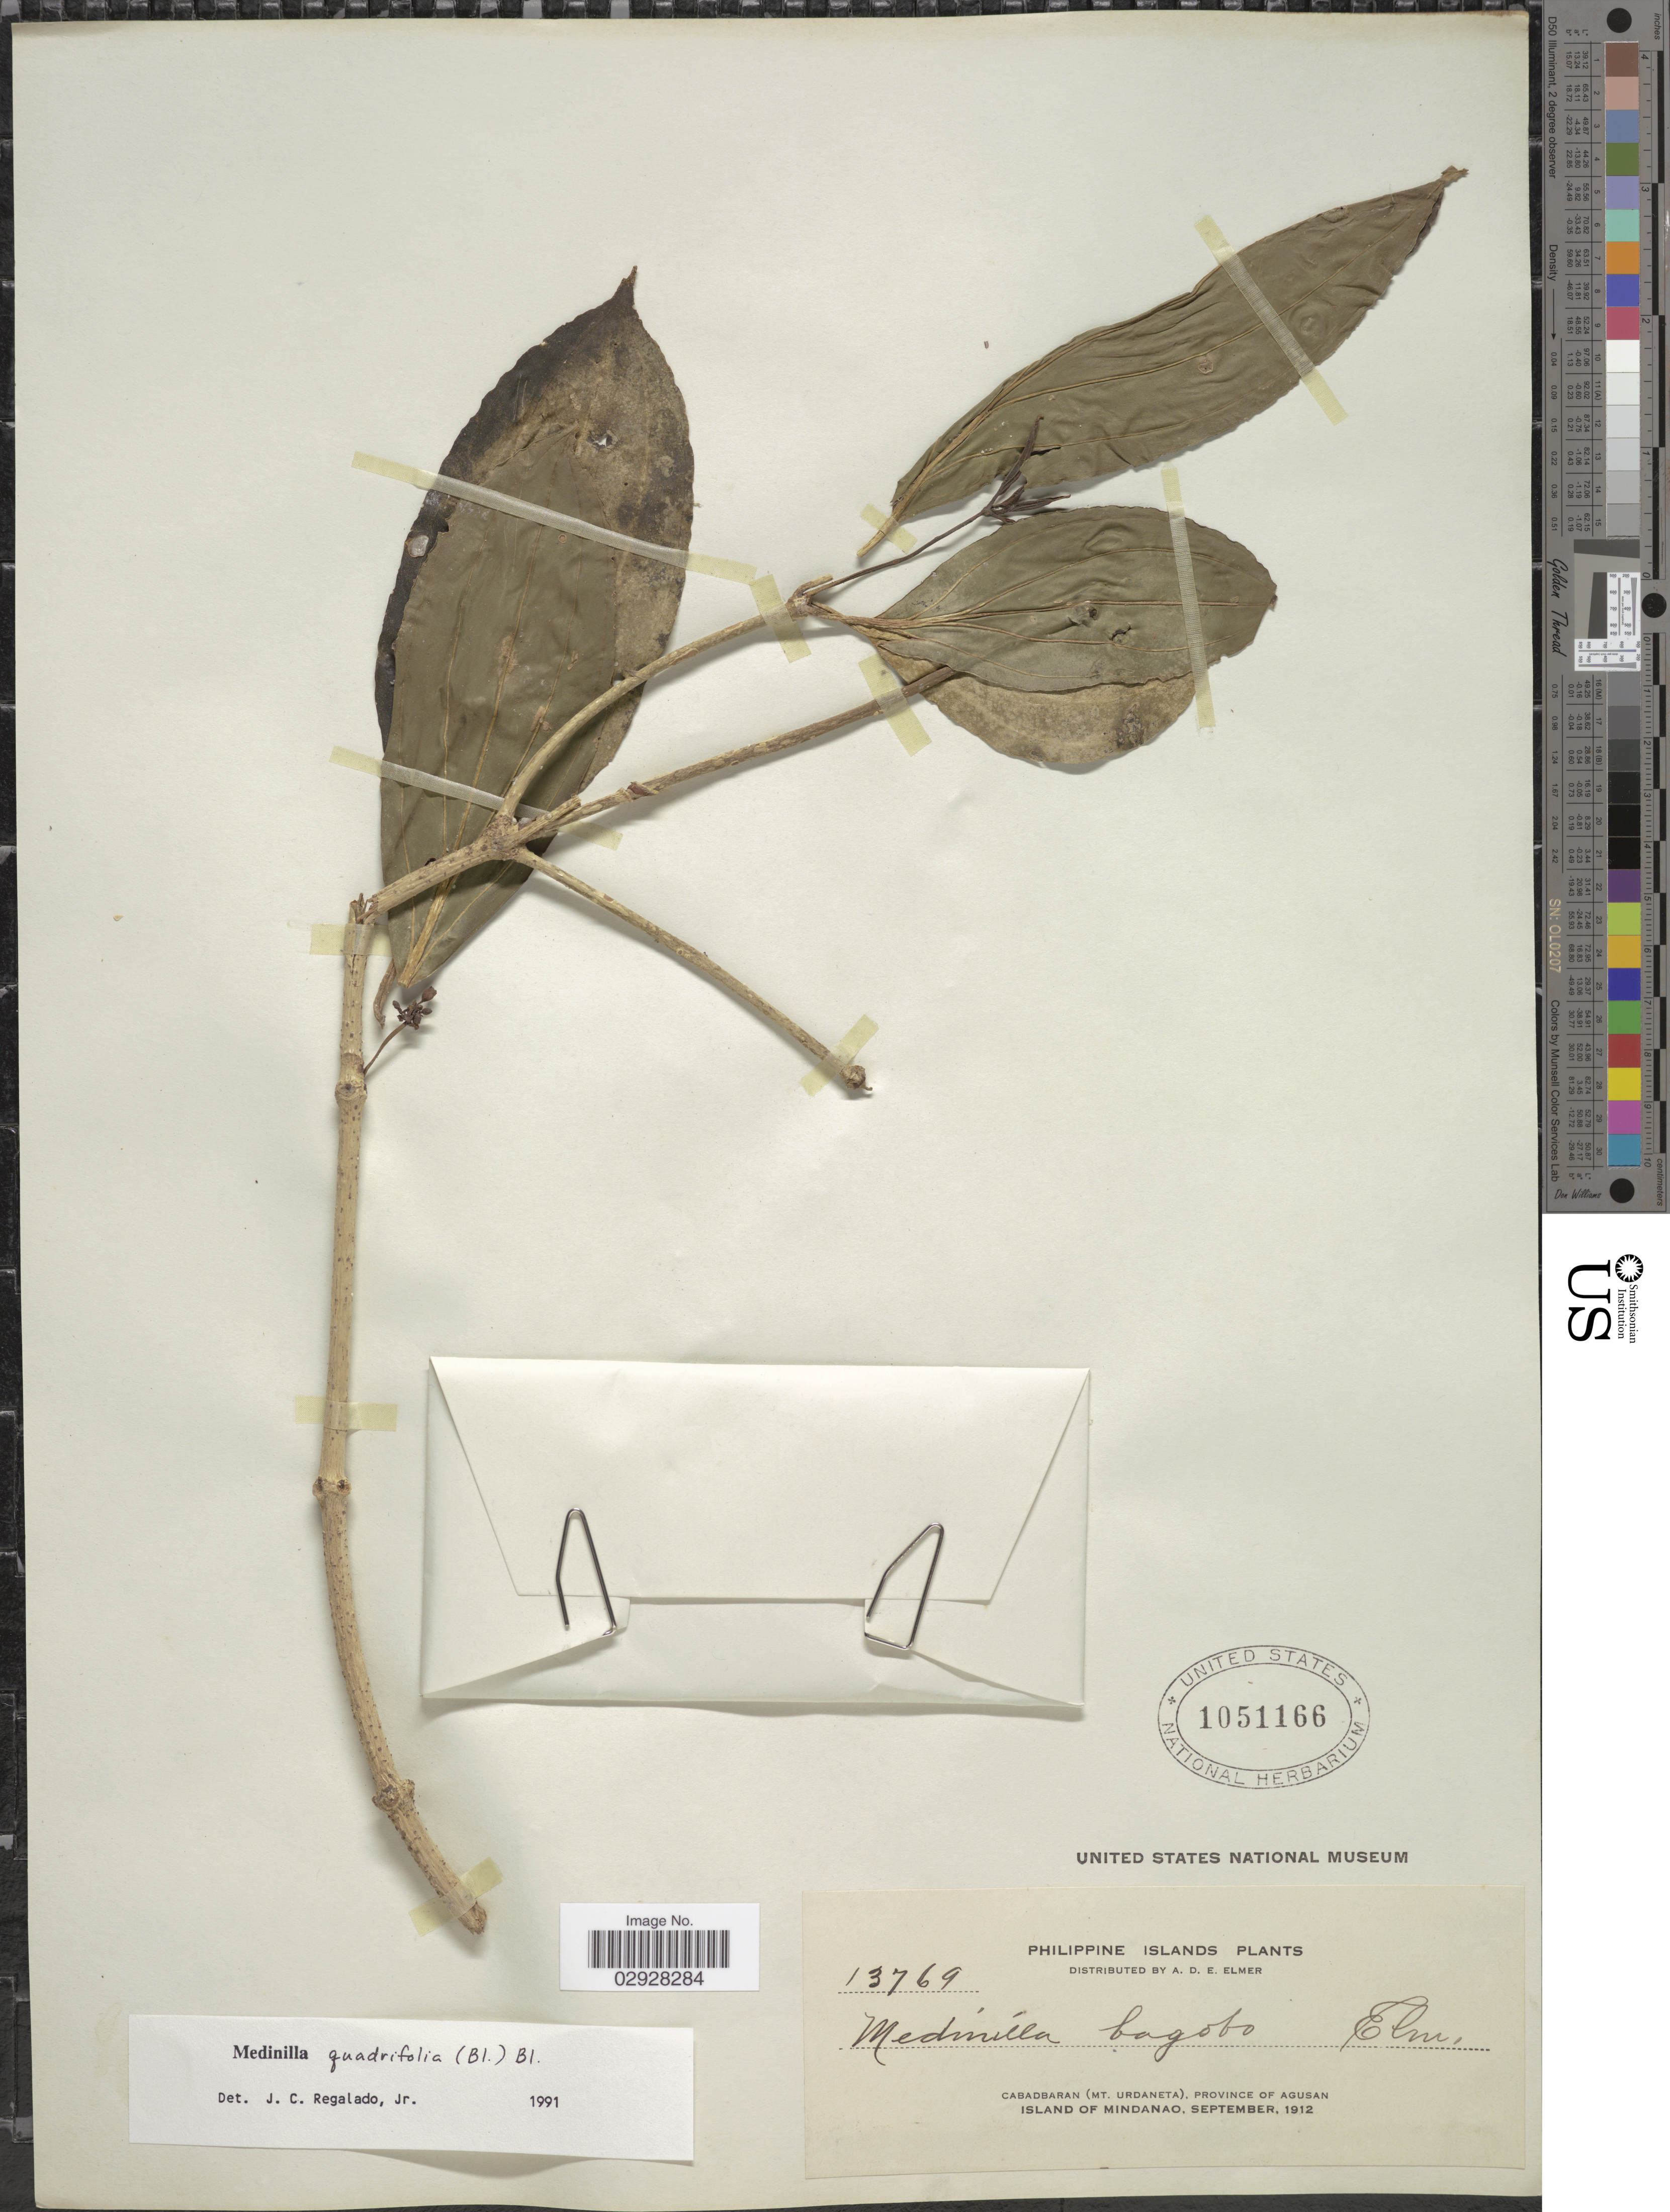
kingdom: Plantae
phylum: Tracheophyta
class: Magnoliopsida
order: Myrtales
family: Melastomataceae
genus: Medinilla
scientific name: Medinilla quadrifolia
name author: (Blume) Blume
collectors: A. D. E. Elmer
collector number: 13769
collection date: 1912-09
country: Philippines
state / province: Caraga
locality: Philippine Islands. Cabadbaran (Mt. Urdaneta), Province of Agusan. Island of Mindanao.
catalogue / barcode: US 1051166